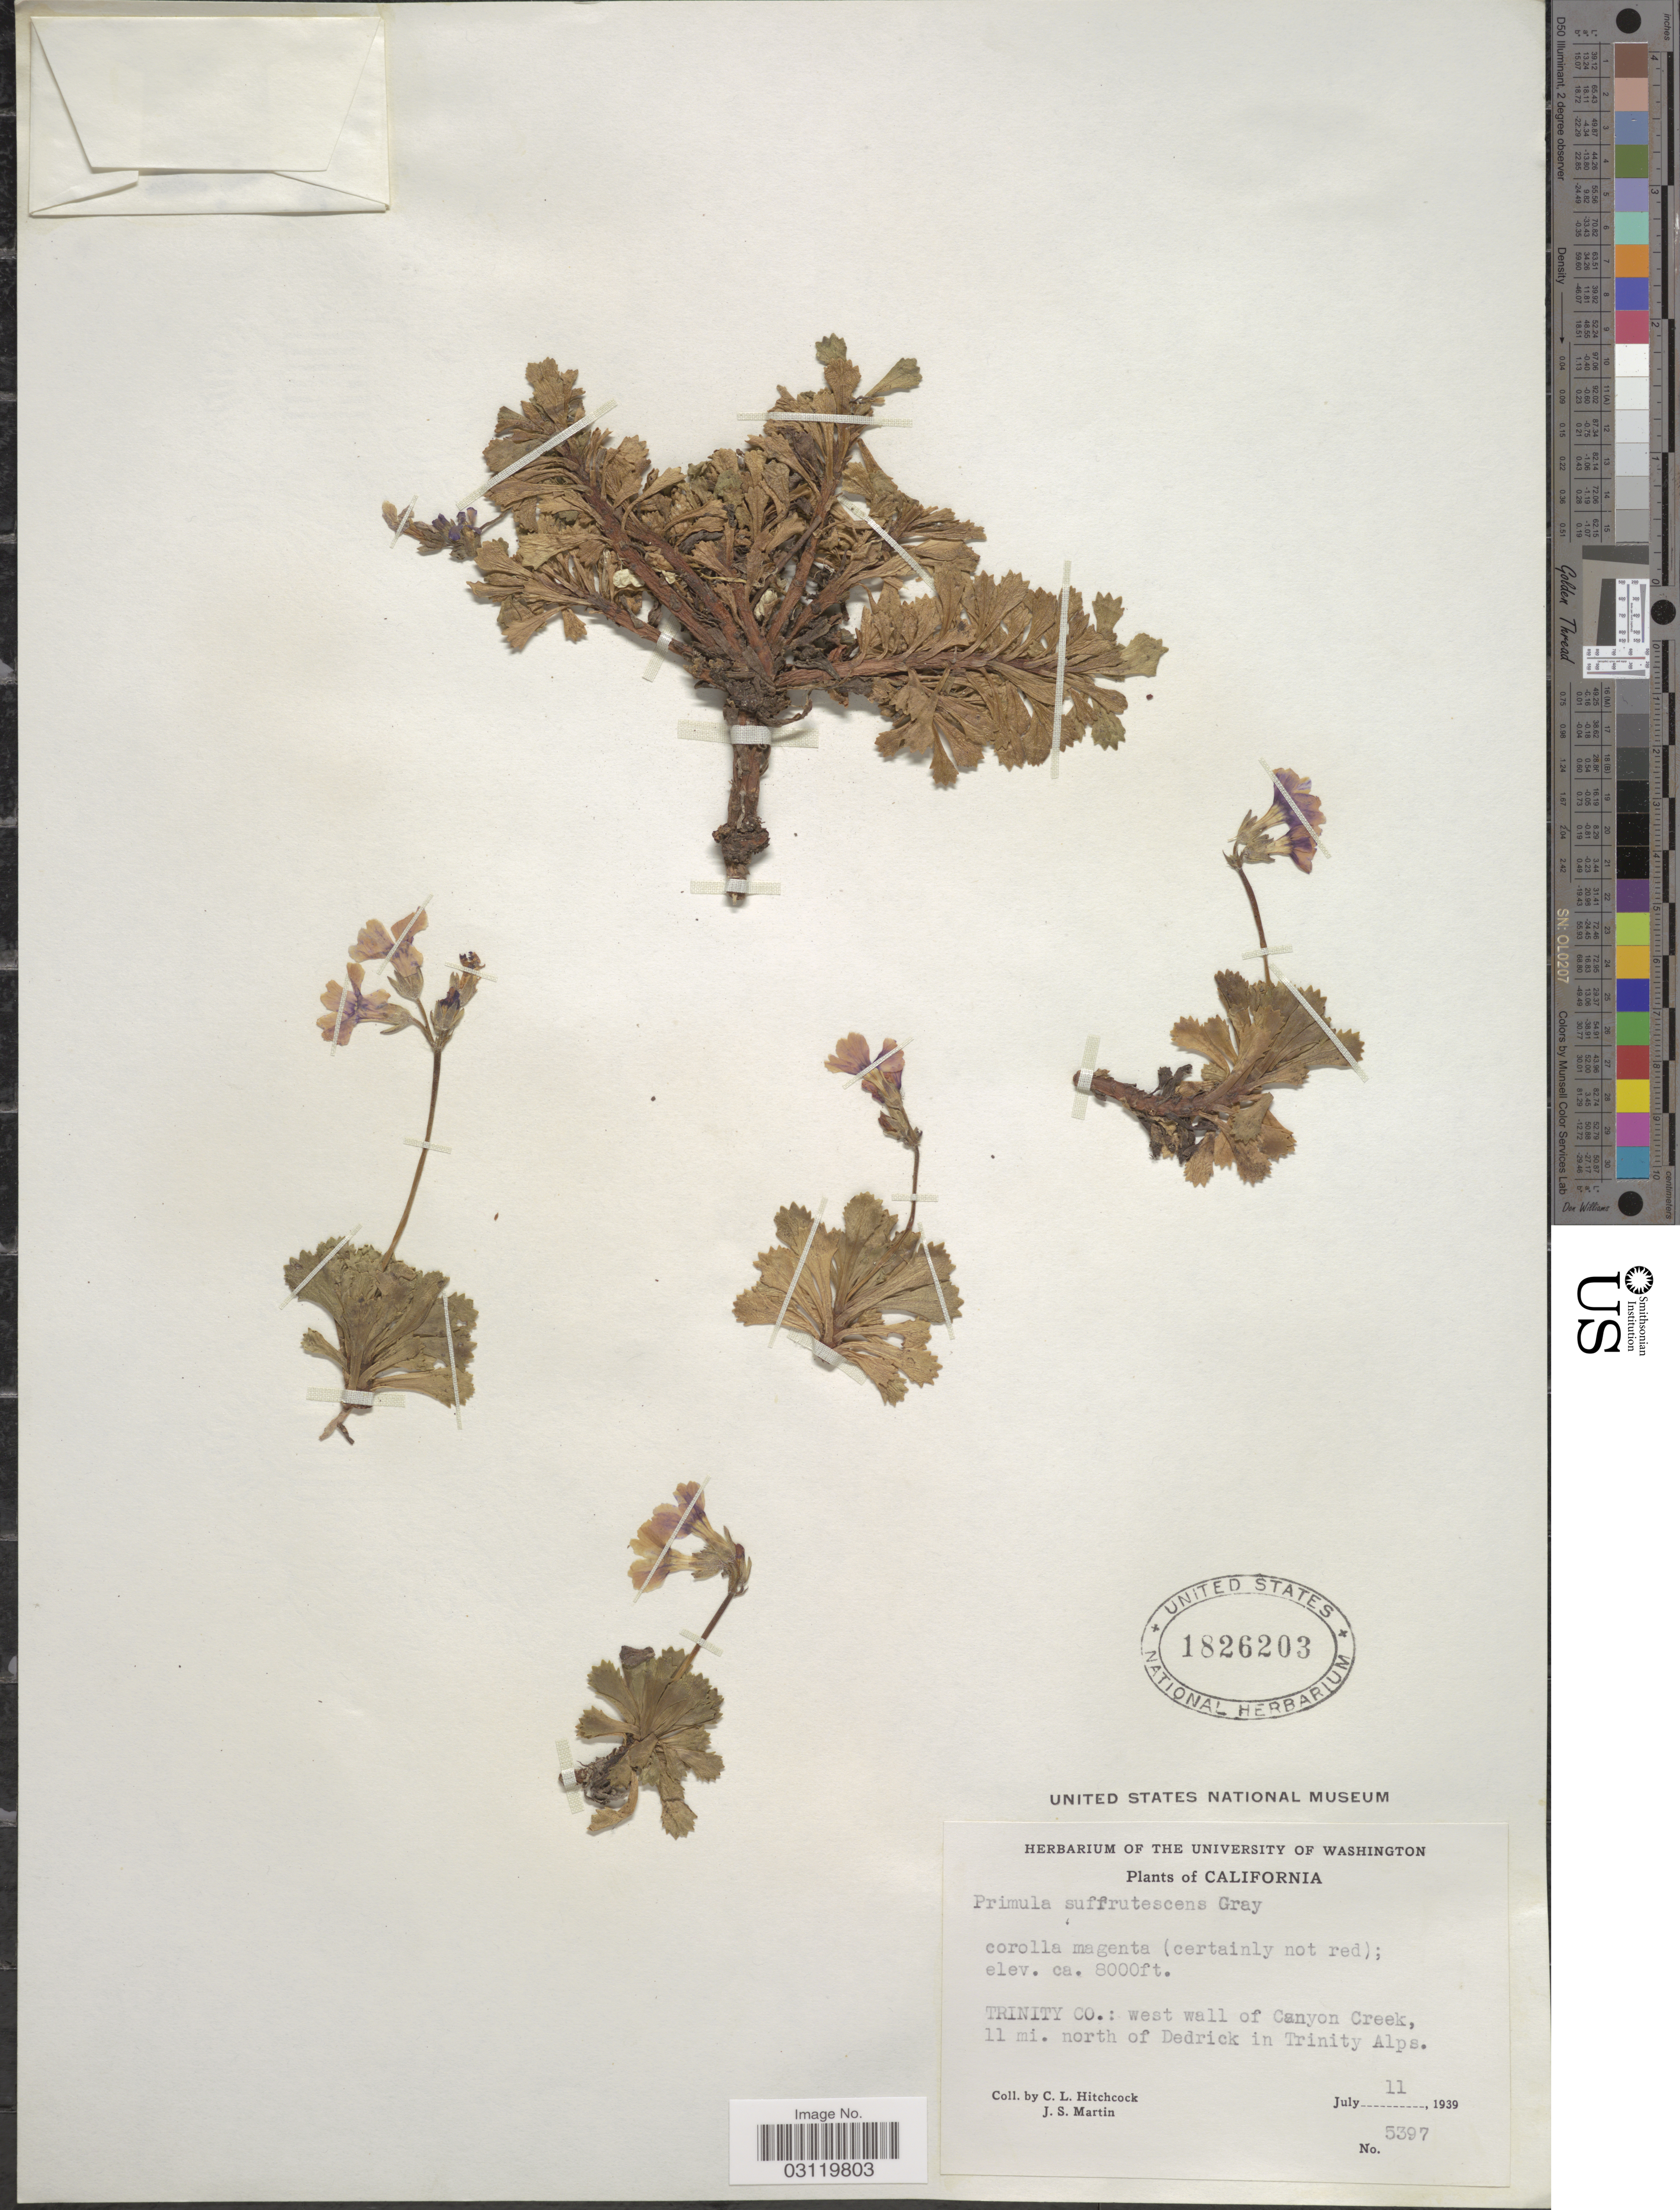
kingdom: Plantae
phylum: Tracheophyta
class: Magnoliopsida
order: Ericales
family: Primulaceae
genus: Primula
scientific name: Primula suffrutescens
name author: A. Gray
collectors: C. L. Hitchcock & J. S. Martin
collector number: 5397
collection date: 1939-07-11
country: United States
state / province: California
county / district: Trinity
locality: Trinity Co.: west wall of Canyon Creek, 11 mi. north of Dedrick in Trinity Alps.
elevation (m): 2438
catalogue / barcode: US 1826203